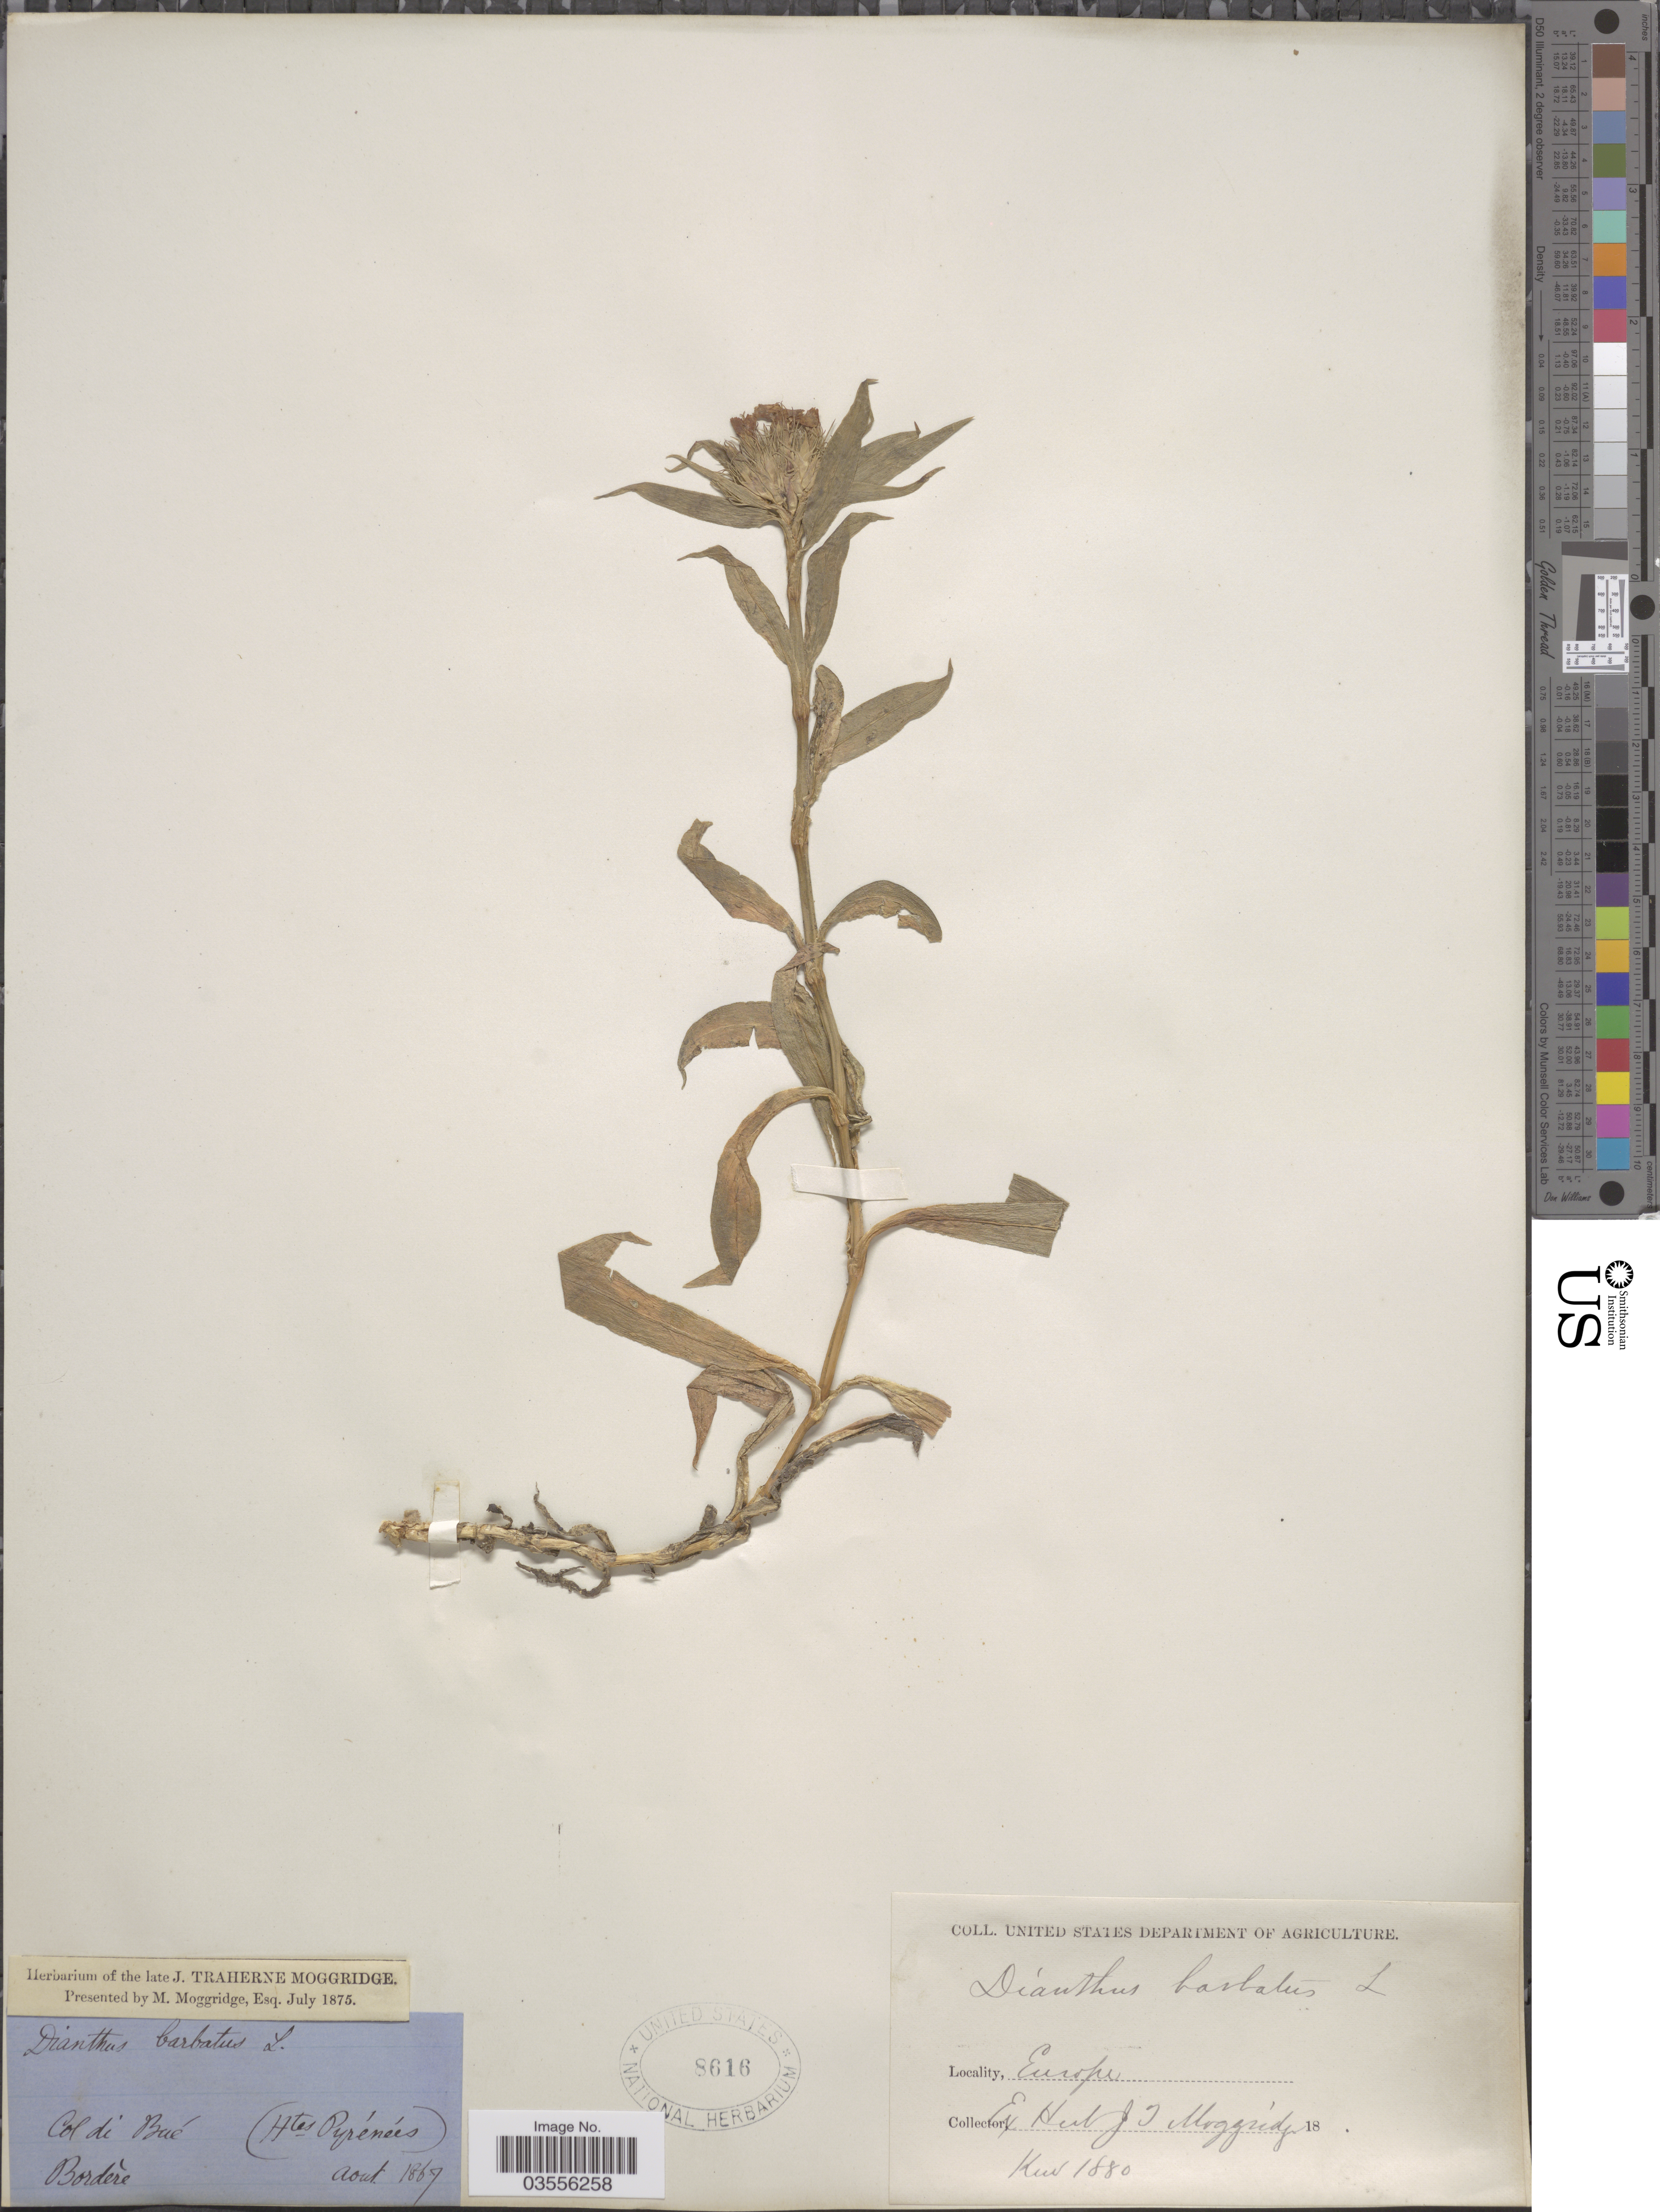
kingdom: Plantae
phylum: Tracheophyta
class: Magnoliopsida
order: Caryophyllales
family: Caryophyllaceae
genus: Dianthus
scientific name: Dianthus barbatus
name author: L.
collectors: -. Bordère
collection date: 1867-08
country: France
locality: Col di Bué (Htes Pyrénées) Europe.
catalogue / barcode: US 8616